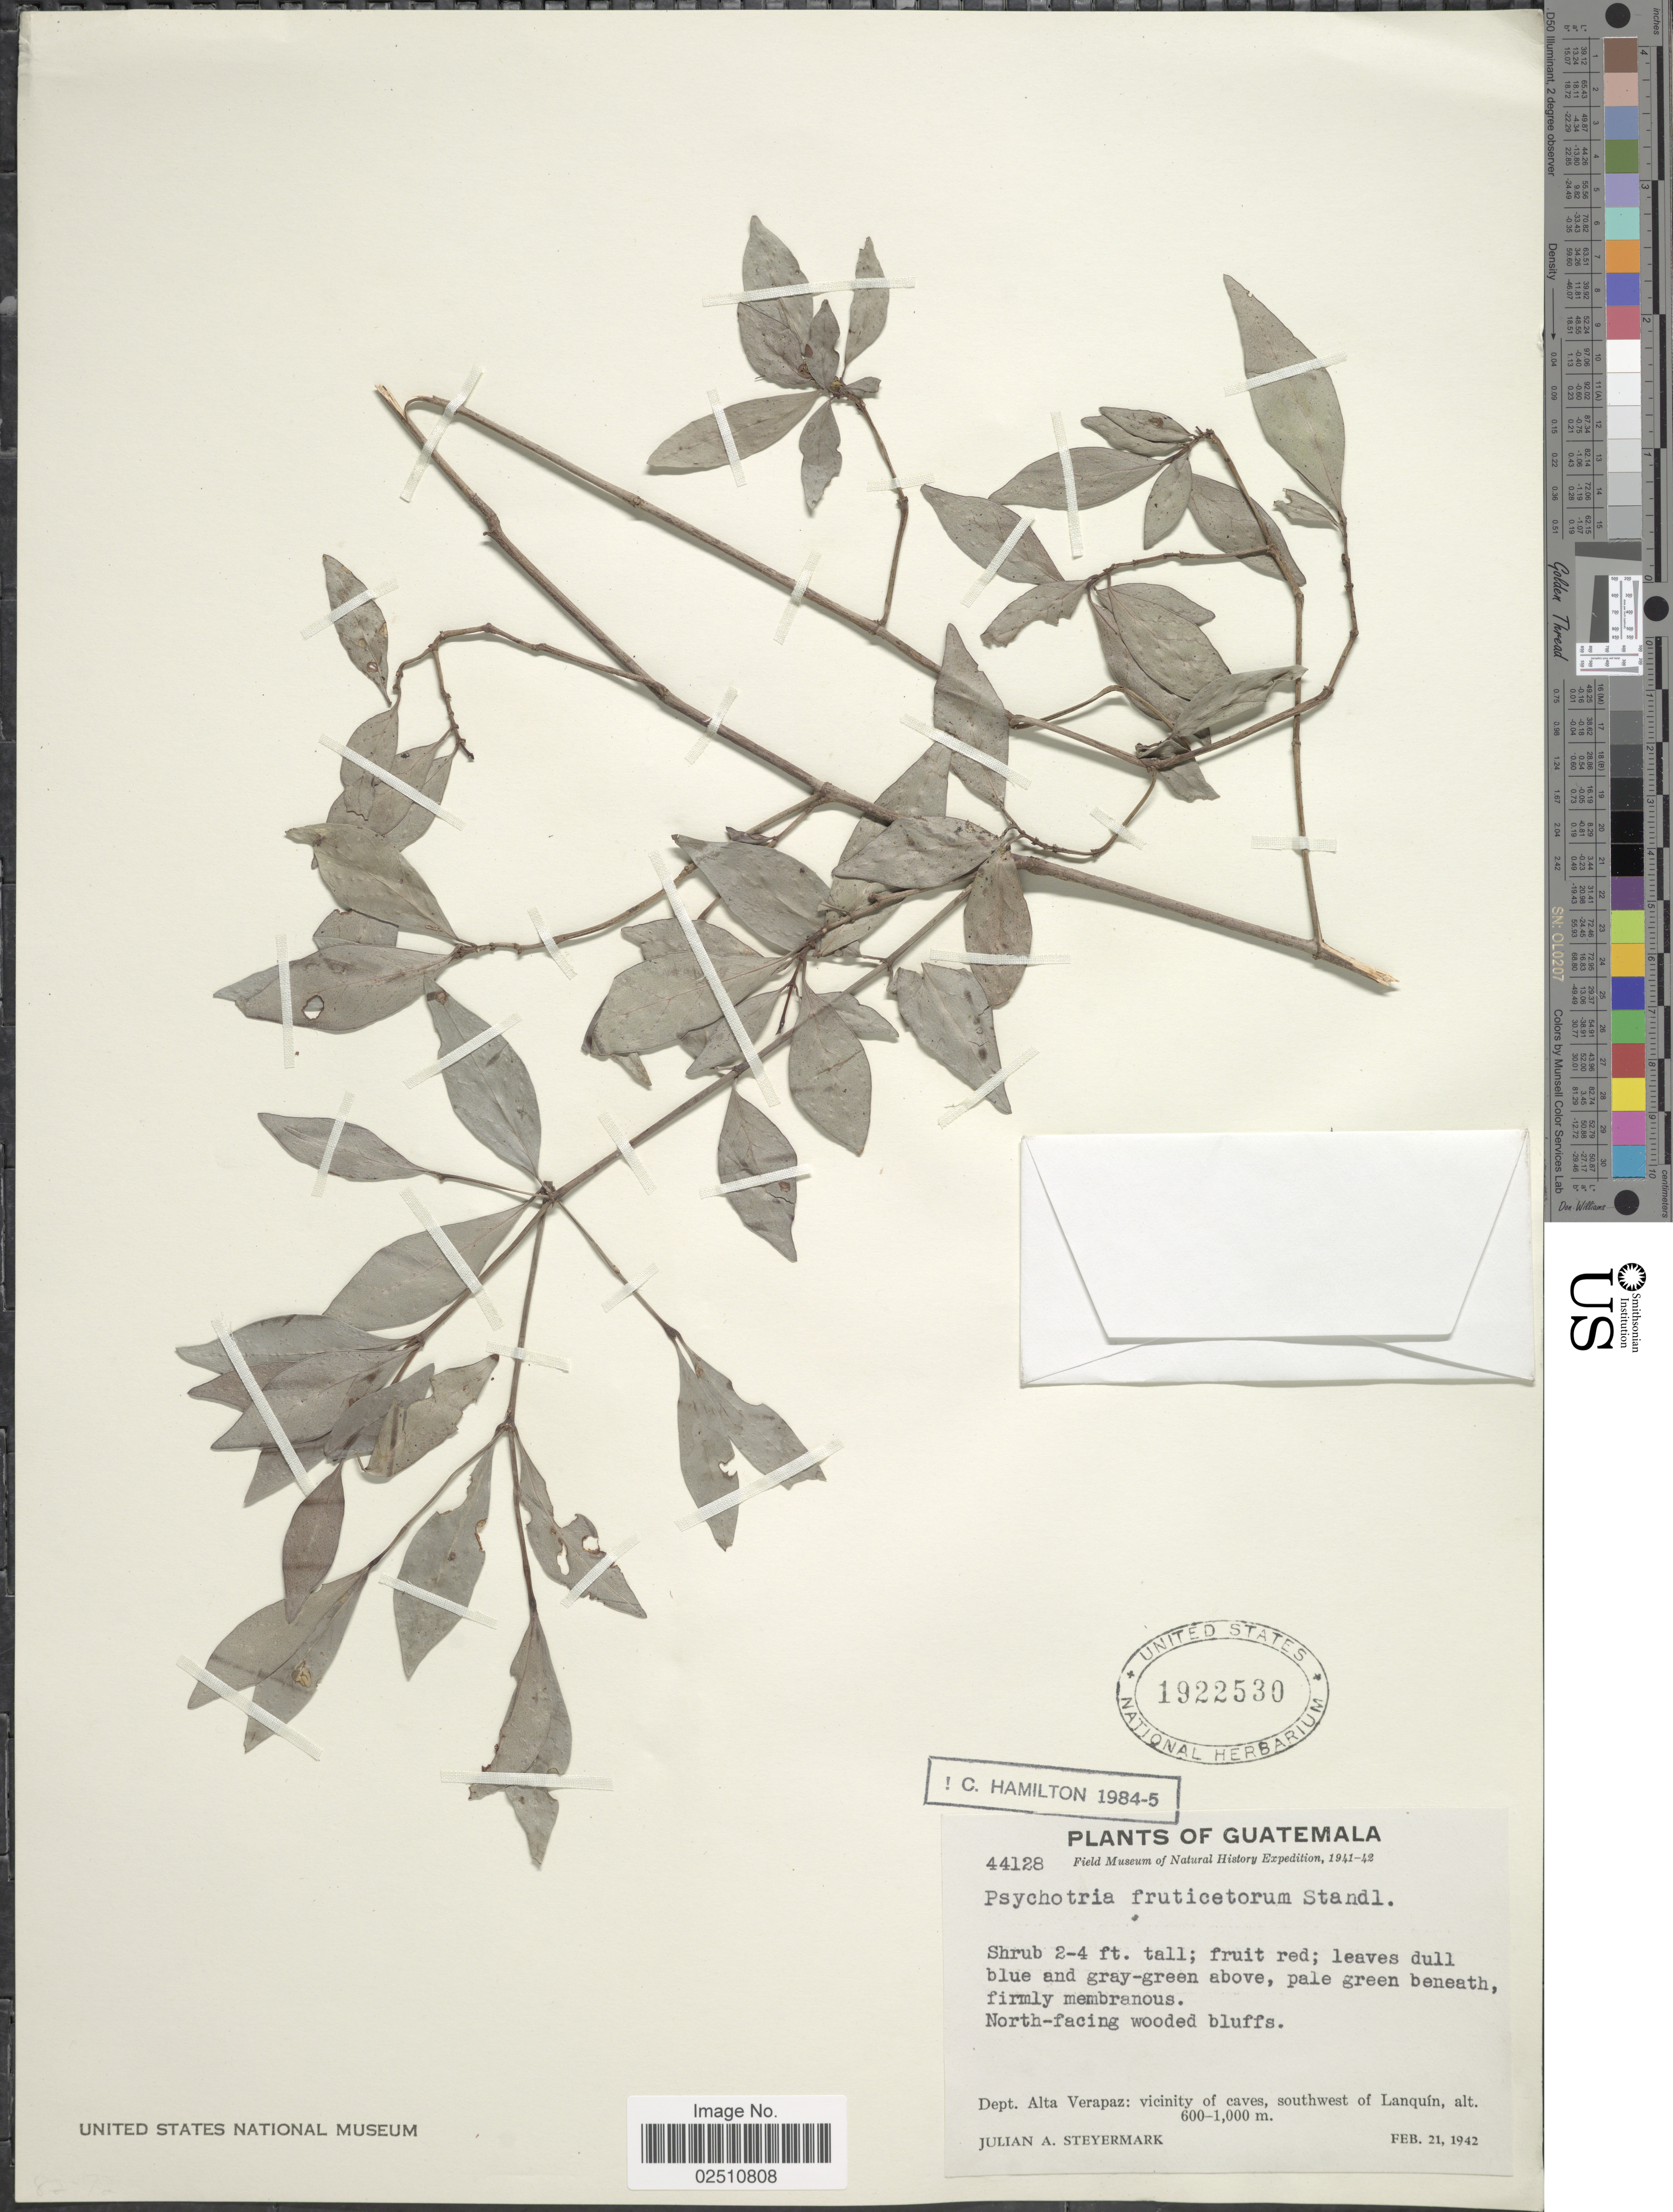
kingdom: Plantae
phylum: Tracheophyta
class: Magnoliopsida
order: Gentianales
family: Rubiaceae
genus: Psychotria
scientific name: Psychotria fruticetorum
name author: Standl.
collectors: J. Steyermark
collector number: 44128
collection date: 1942-02-21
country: Guatemala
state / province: Alta Verapaz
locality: North-facing wooded bluffs, vicinity of caves, southwest of Lanquin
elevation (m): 600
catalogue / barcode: US 1922530